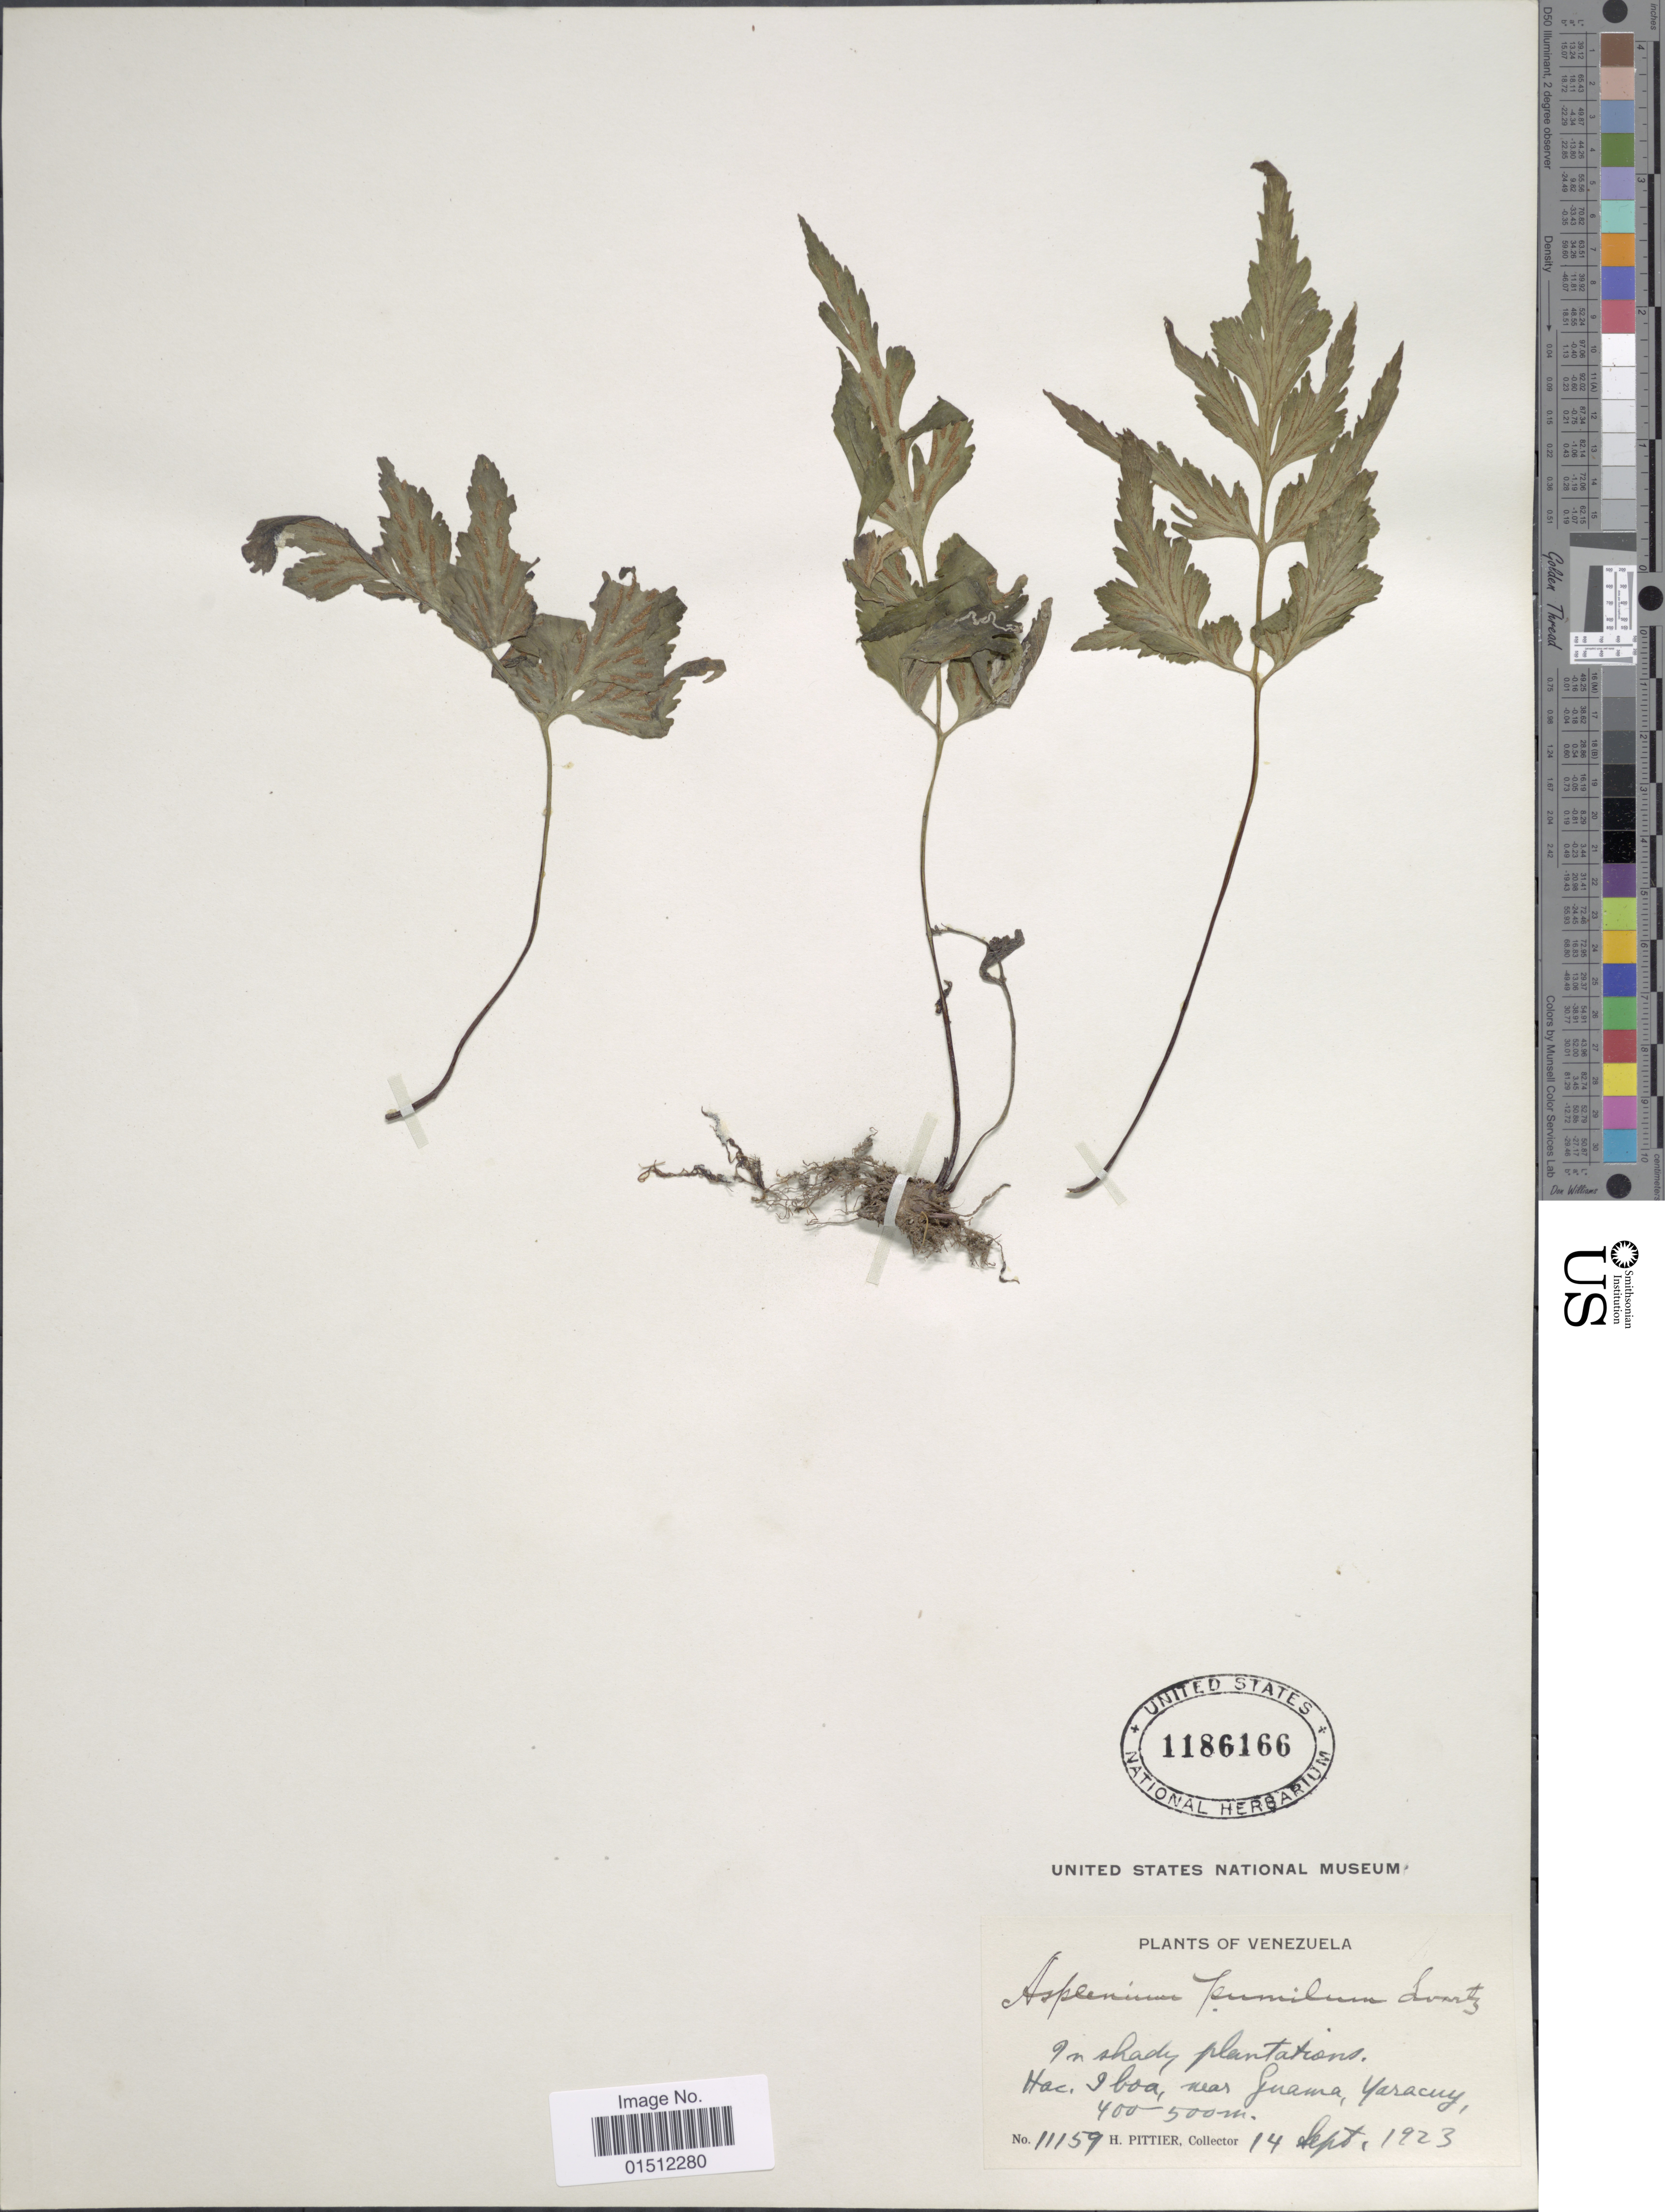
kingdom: Plantae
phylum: Tracheophyta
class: Polypodiopsida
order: Polypodiales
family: Aspleniaceae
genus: Asplenium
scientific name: Asplenium pumilum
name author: Sw.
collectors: H. F. Pittier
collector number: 11159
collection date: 1923-09-14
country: Venezuela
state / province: Yaracuy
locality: Hac. Iboa, near Guama, Yaracuy,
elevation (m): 400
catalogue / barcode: US 1186166